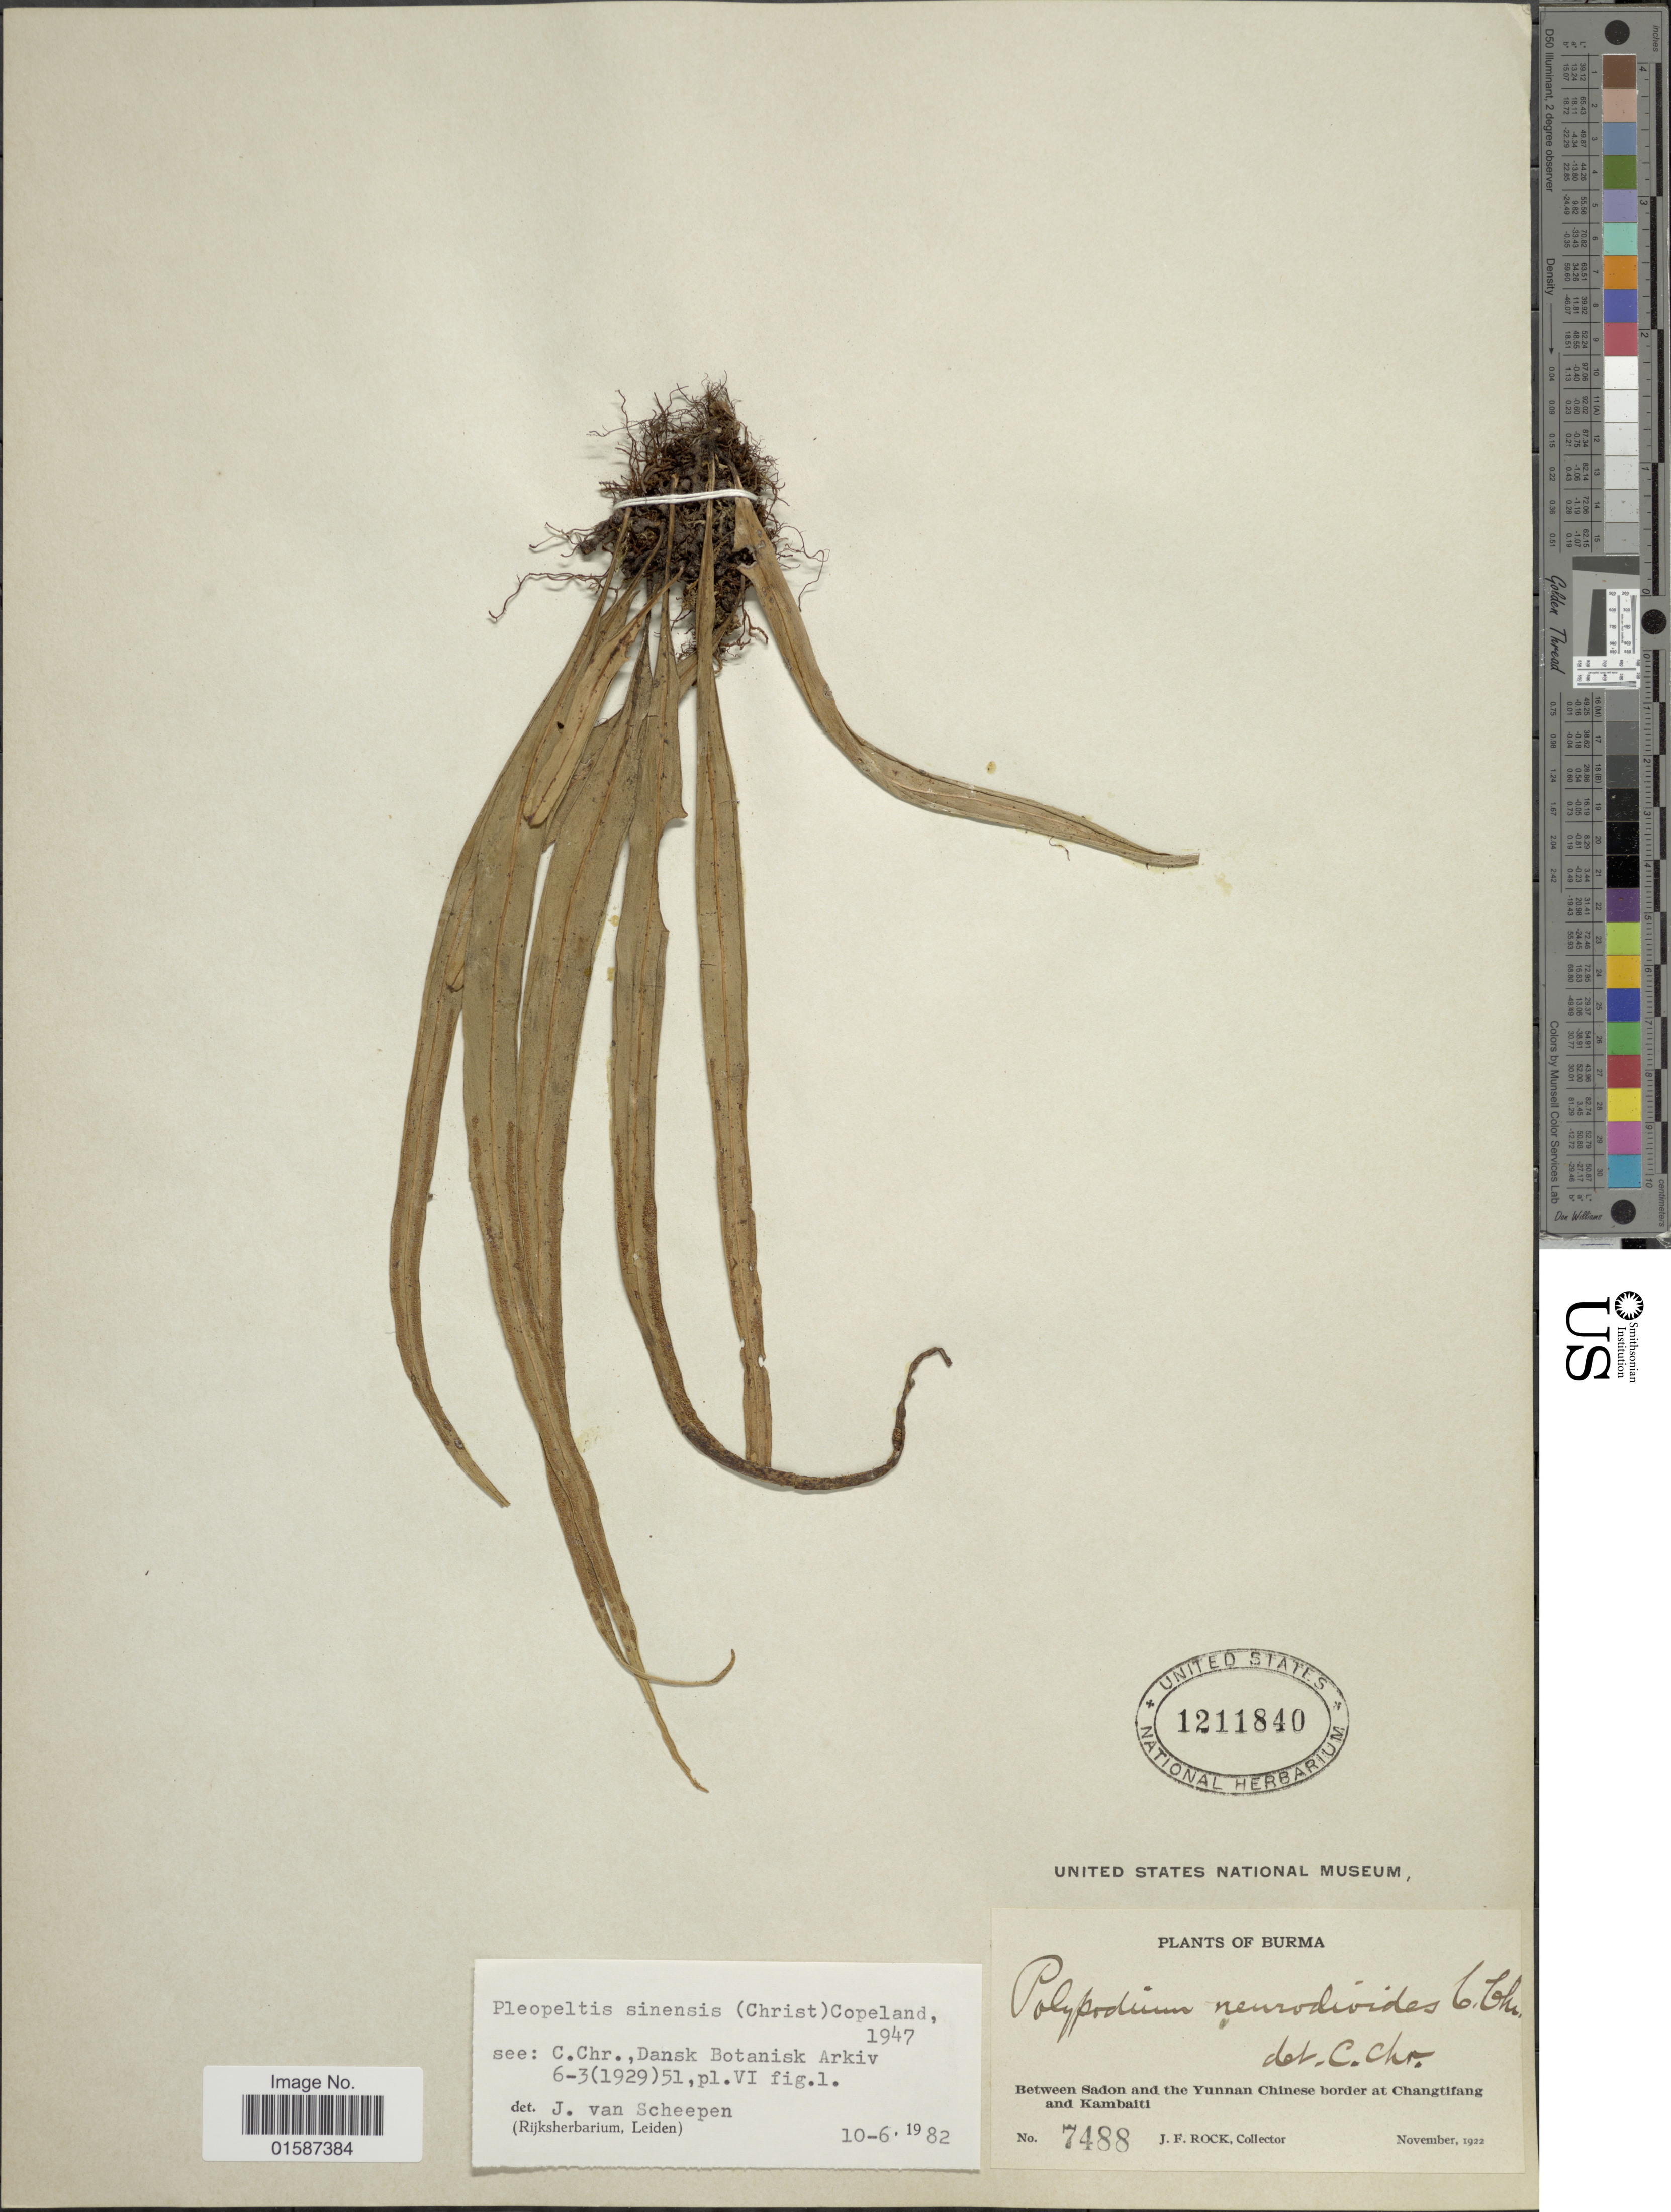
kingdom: Plantae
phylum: Tracheophyta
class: Polypodiopsida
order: Polypodiales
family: Polypodiaceae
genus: Lemmaphyllum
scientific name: Lemmaphyllum sinense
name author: (Christ) C. Chr.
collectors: J. Rock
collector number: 7488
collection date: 1922-11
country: Myanmar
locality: Burma, between Sadon and the Yunnan Chinese border at Changtifang and Kambaiti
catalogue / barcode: US 1211840